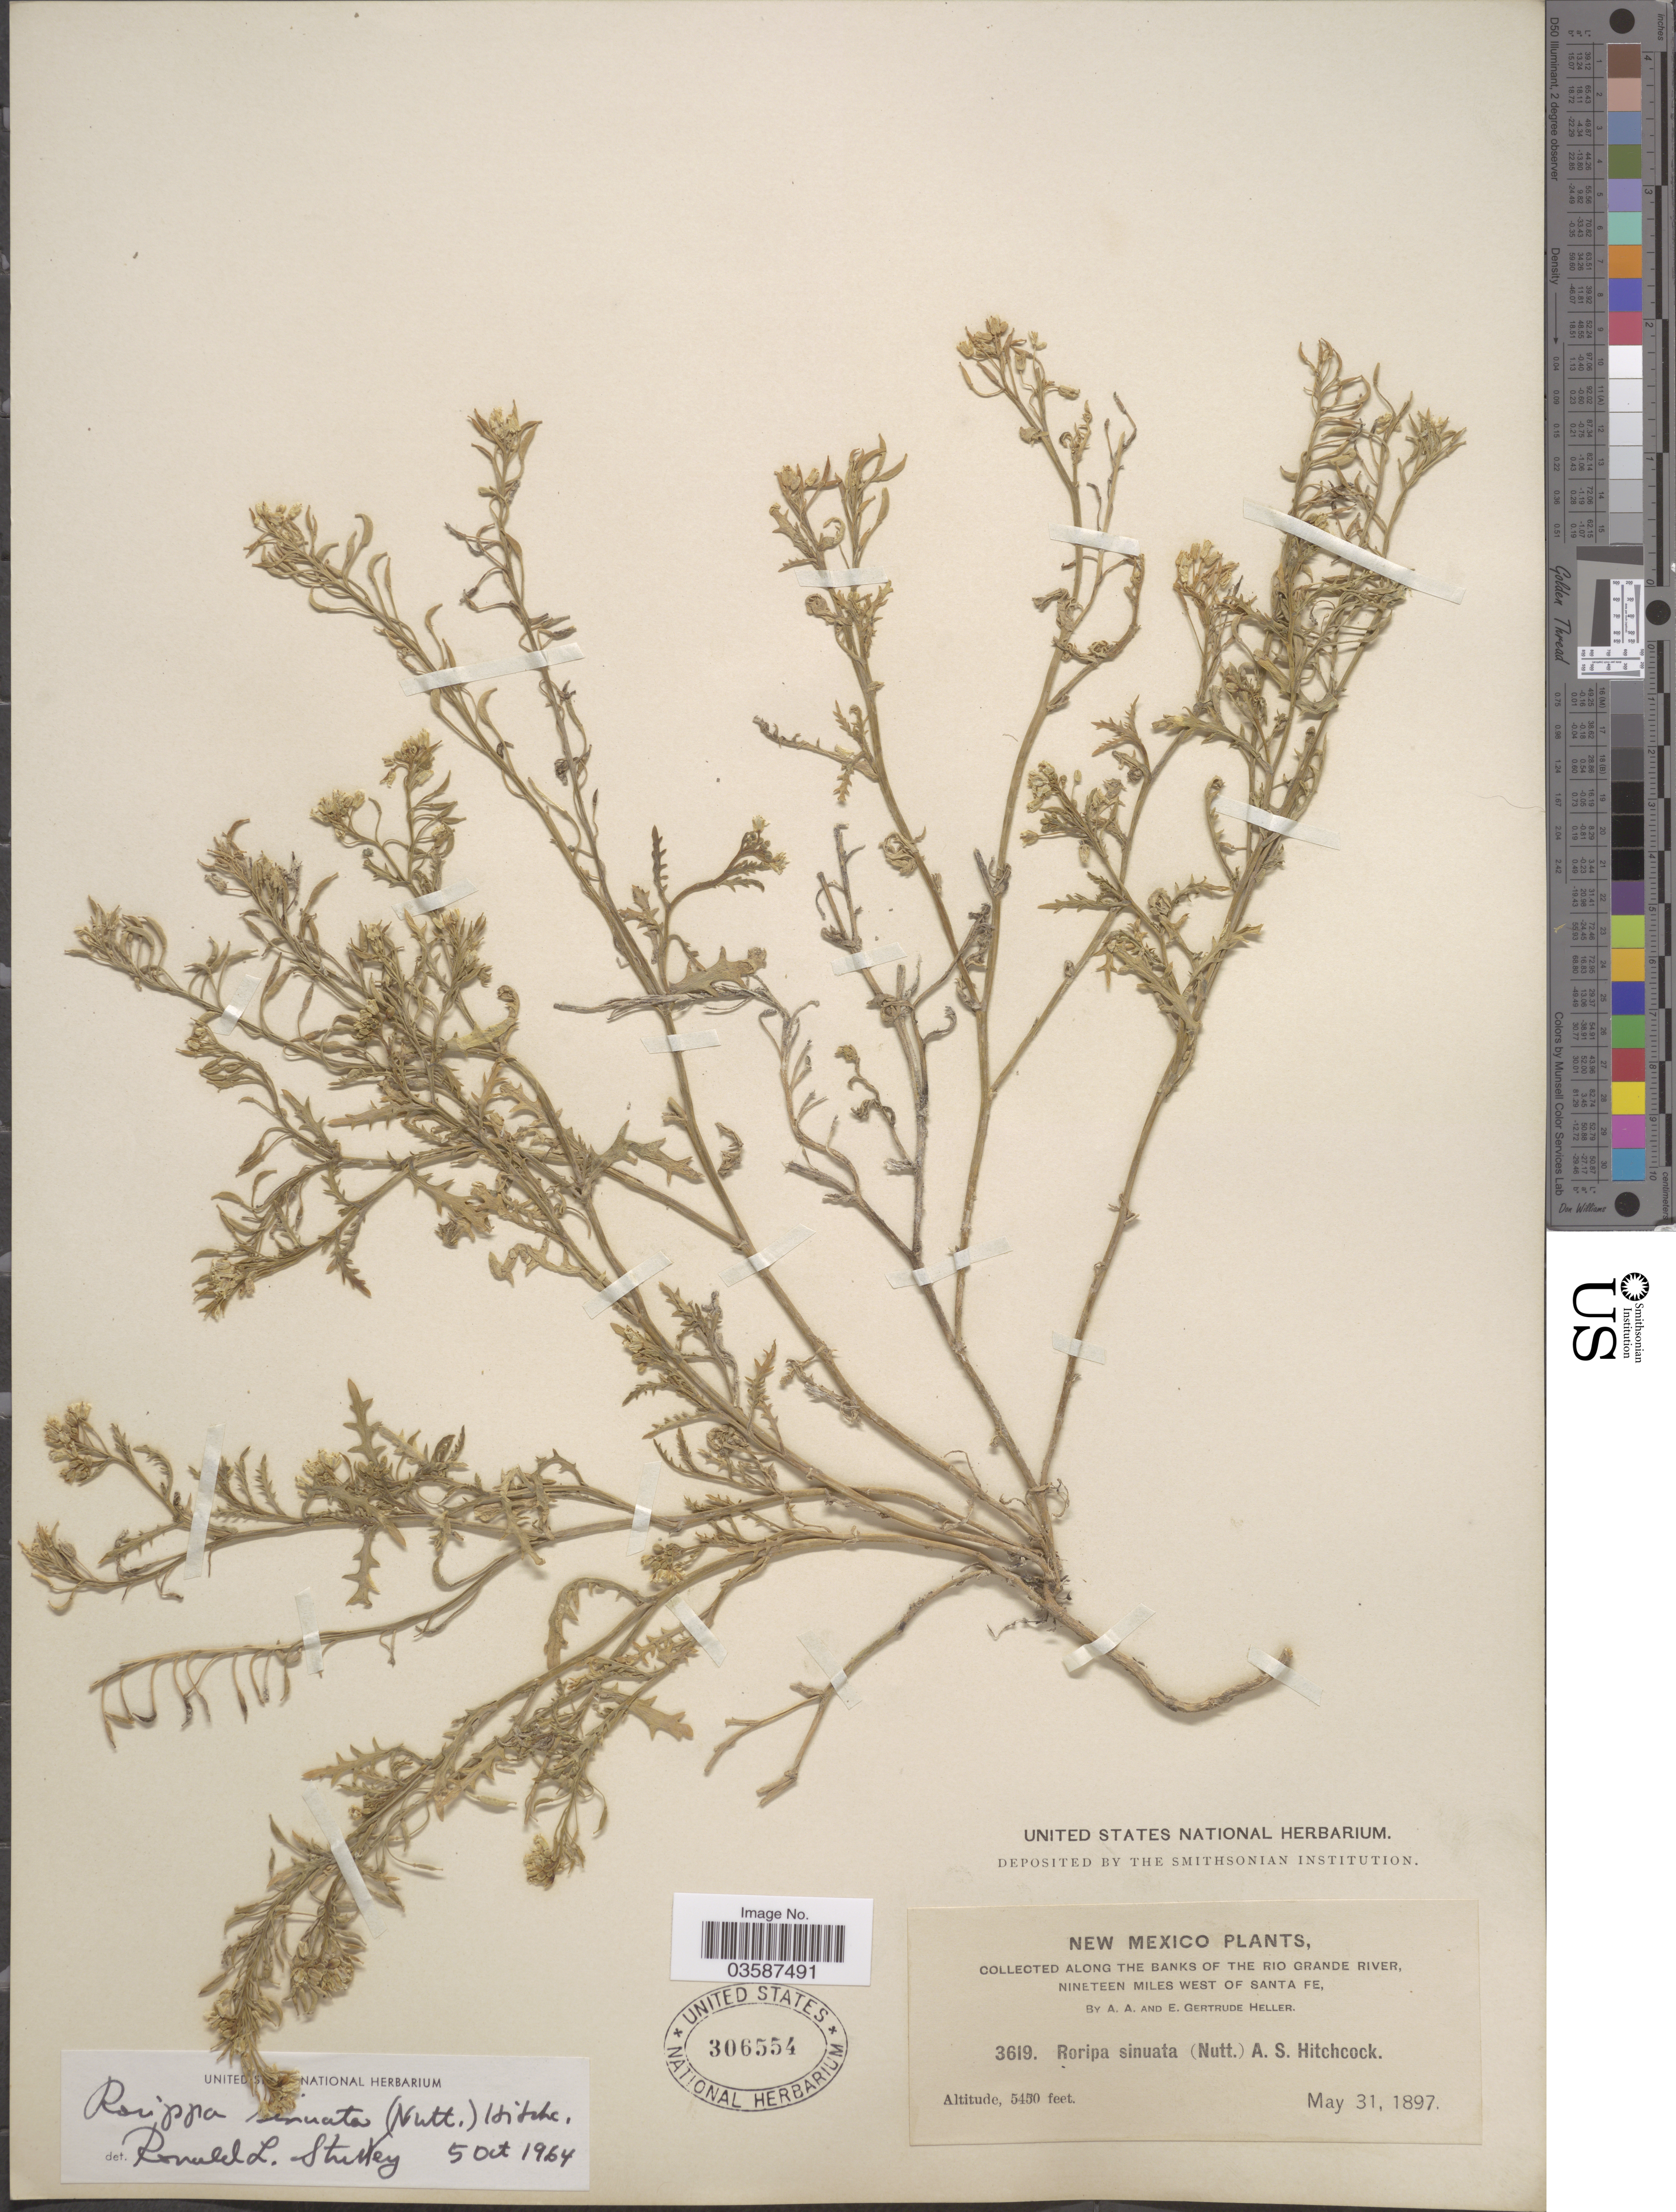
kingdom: Plantae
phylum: Tracheophyta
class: Magnoliopsida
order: Brassicales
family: Brassicaceae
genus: Rorippa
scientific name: Rorippa sinuata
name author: (Nutt.) Hitchc.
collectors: A. A. & E. Gertrude Heller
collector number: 3619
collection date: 1897-05-31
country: United States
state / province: New Mexico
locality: Collected along the banks of the Rio Grande River, nineteen miles west of Santa Fe.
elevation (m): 1661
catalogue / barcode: US 306554